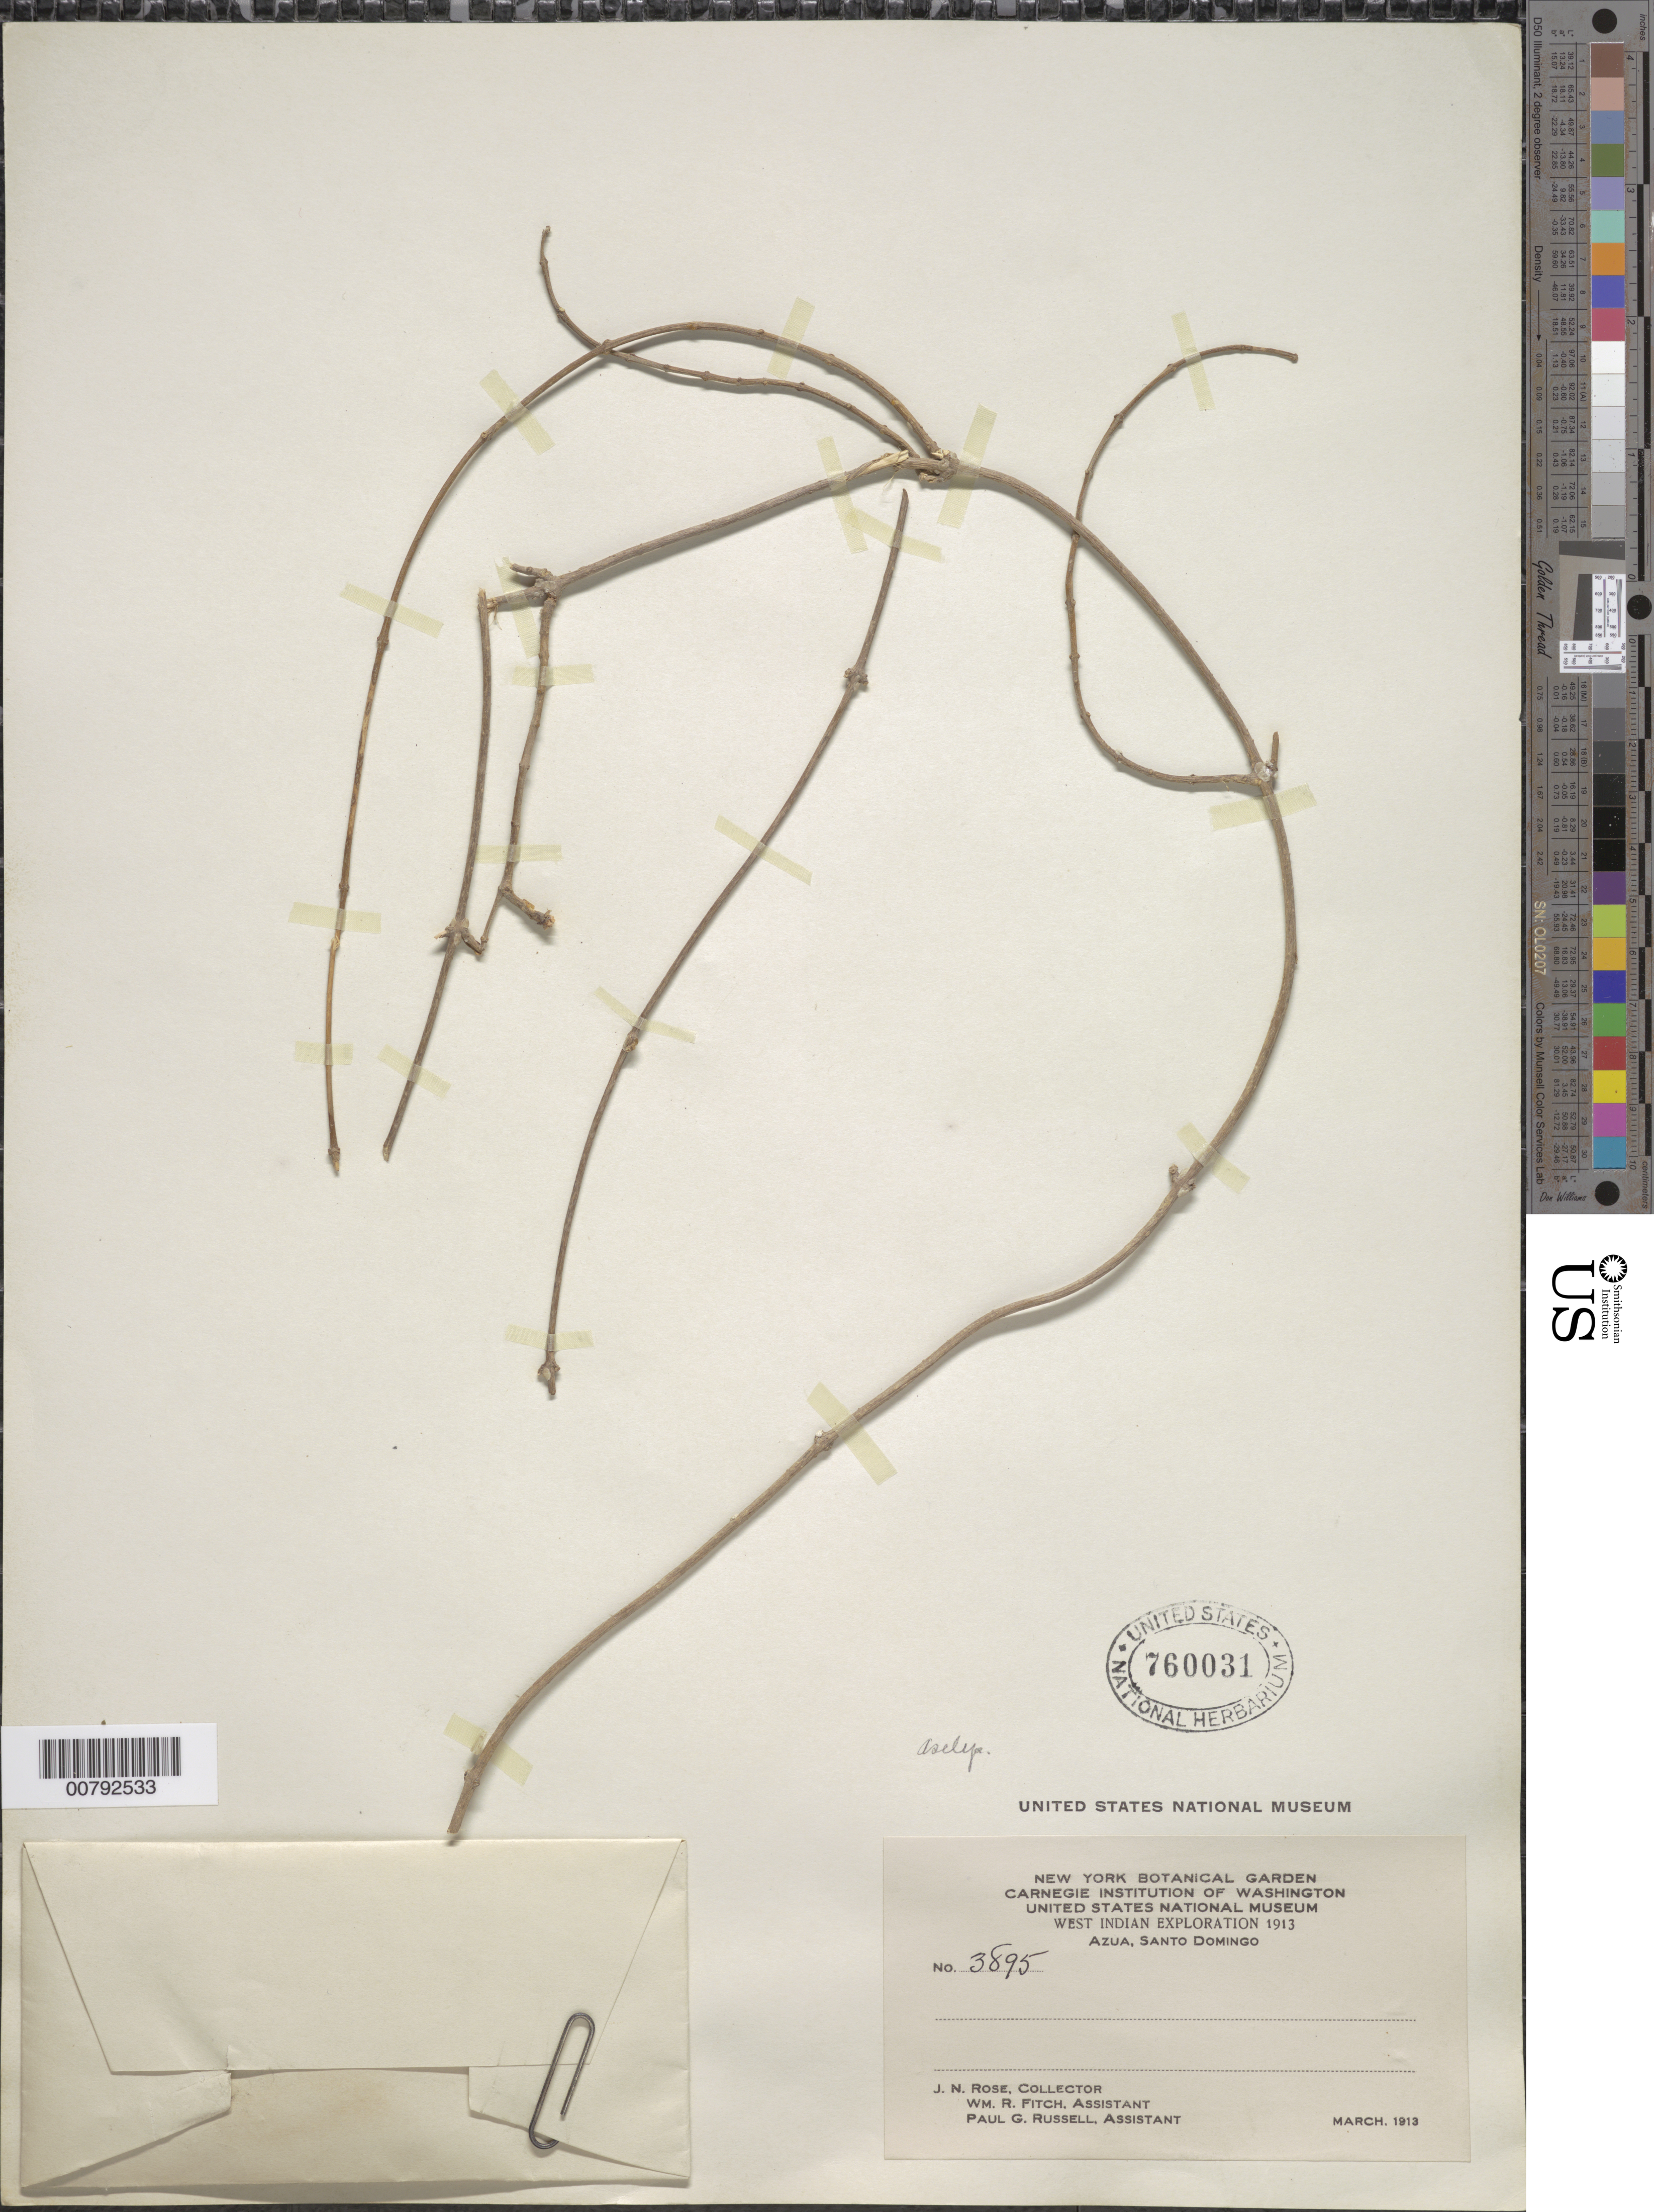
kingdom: Plantae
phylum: Tracheophyta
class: Magnoliopsida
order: Gentianales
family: Apocynaceae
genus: Asclepias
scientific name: Asclepias sp.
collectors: J. N. Rose, W. R. Fitch & P. G. Russell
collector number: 3895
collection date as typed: Mar 1913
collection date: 1913-03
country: Dominican Republic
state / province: Azua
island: Hispaniola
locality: Santo Domingo.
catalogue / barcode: US 760031